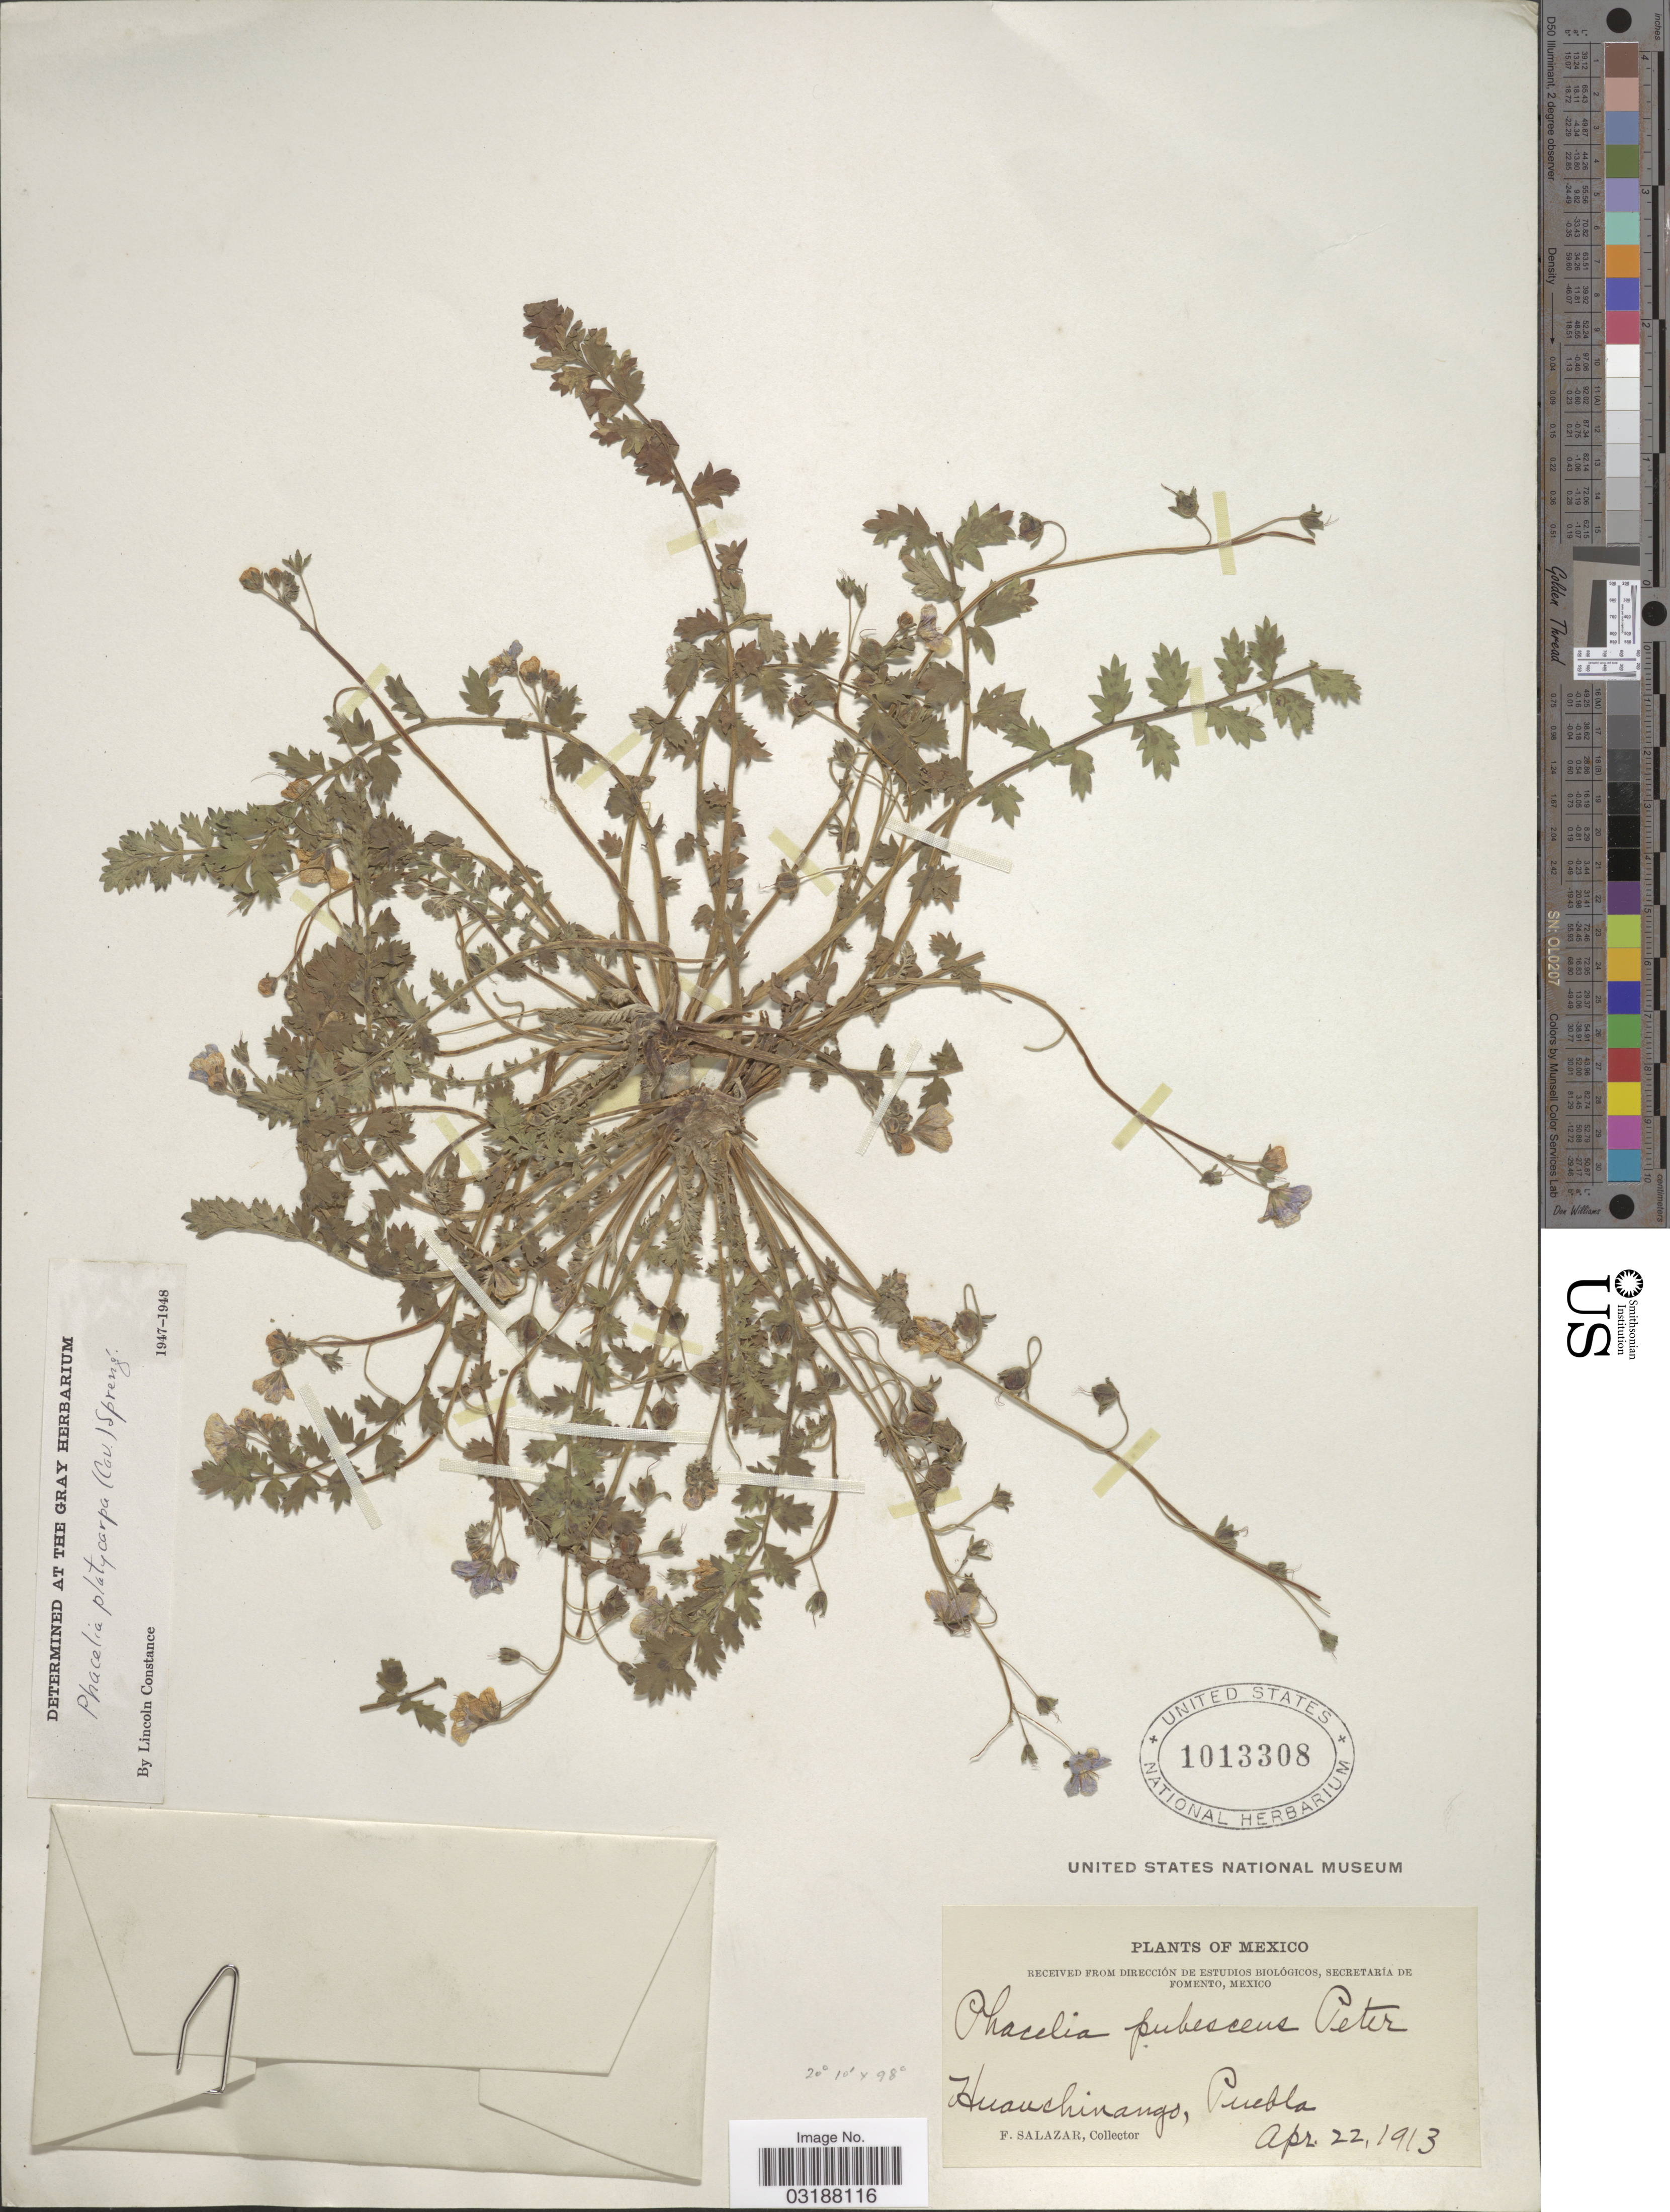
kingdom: Plantae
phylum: Tracheophyta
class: Magnoliopsida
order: Boraginales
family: Hydrophyllaceae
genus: Phacelia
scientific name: Phacelia platycarpa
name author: (Cav.) Spreng.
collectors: F. Salazar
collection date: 1913-04-22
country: Mexico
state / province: Puebla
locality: Huauchinango, Puebla.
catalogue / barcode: US 1013308